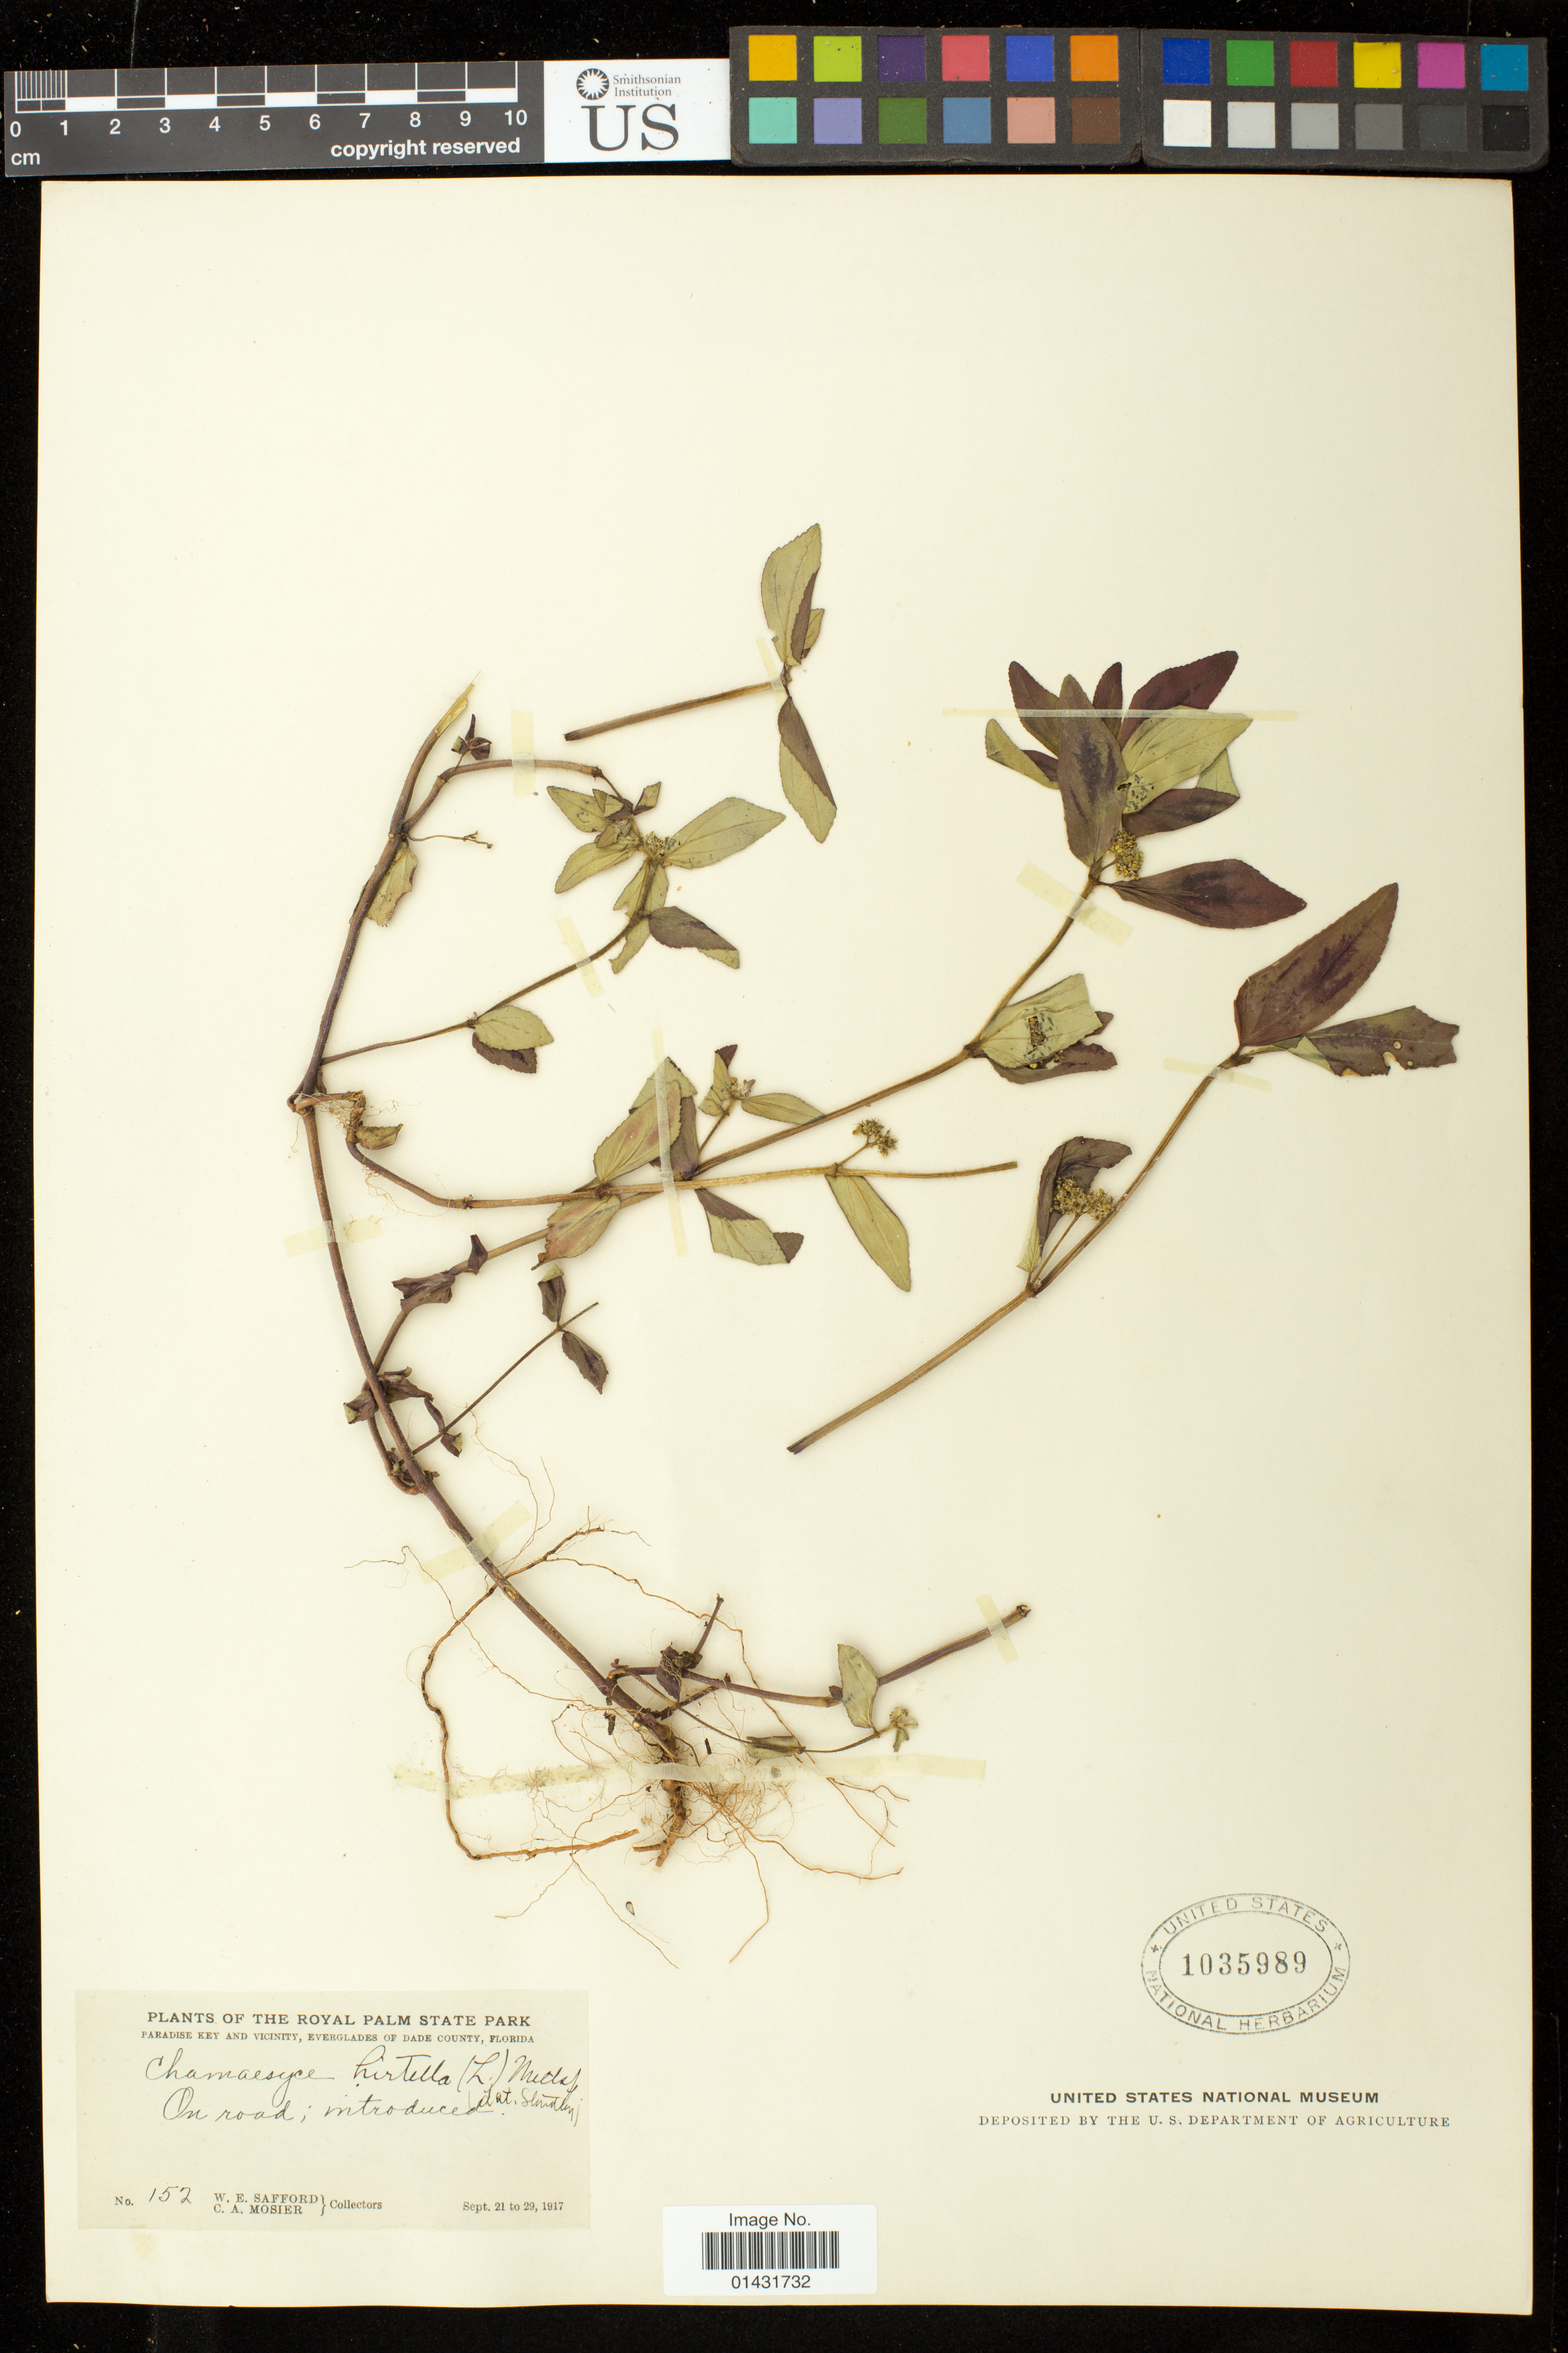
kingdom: Plantae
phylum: Tracheophyta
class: Magnoliopsida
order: Malpighiales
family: Euphorbiaceae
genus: Euphorbia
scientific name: Euphorbia hirta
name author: L.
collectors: W. E. Safford & C. A. Mosier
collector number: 152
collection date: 1917-09-21/1917-09-29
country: United States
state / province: Florida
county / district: Miami-Dade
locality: Everglades. Paradise Key and vicinity.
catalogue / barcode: US 1035989